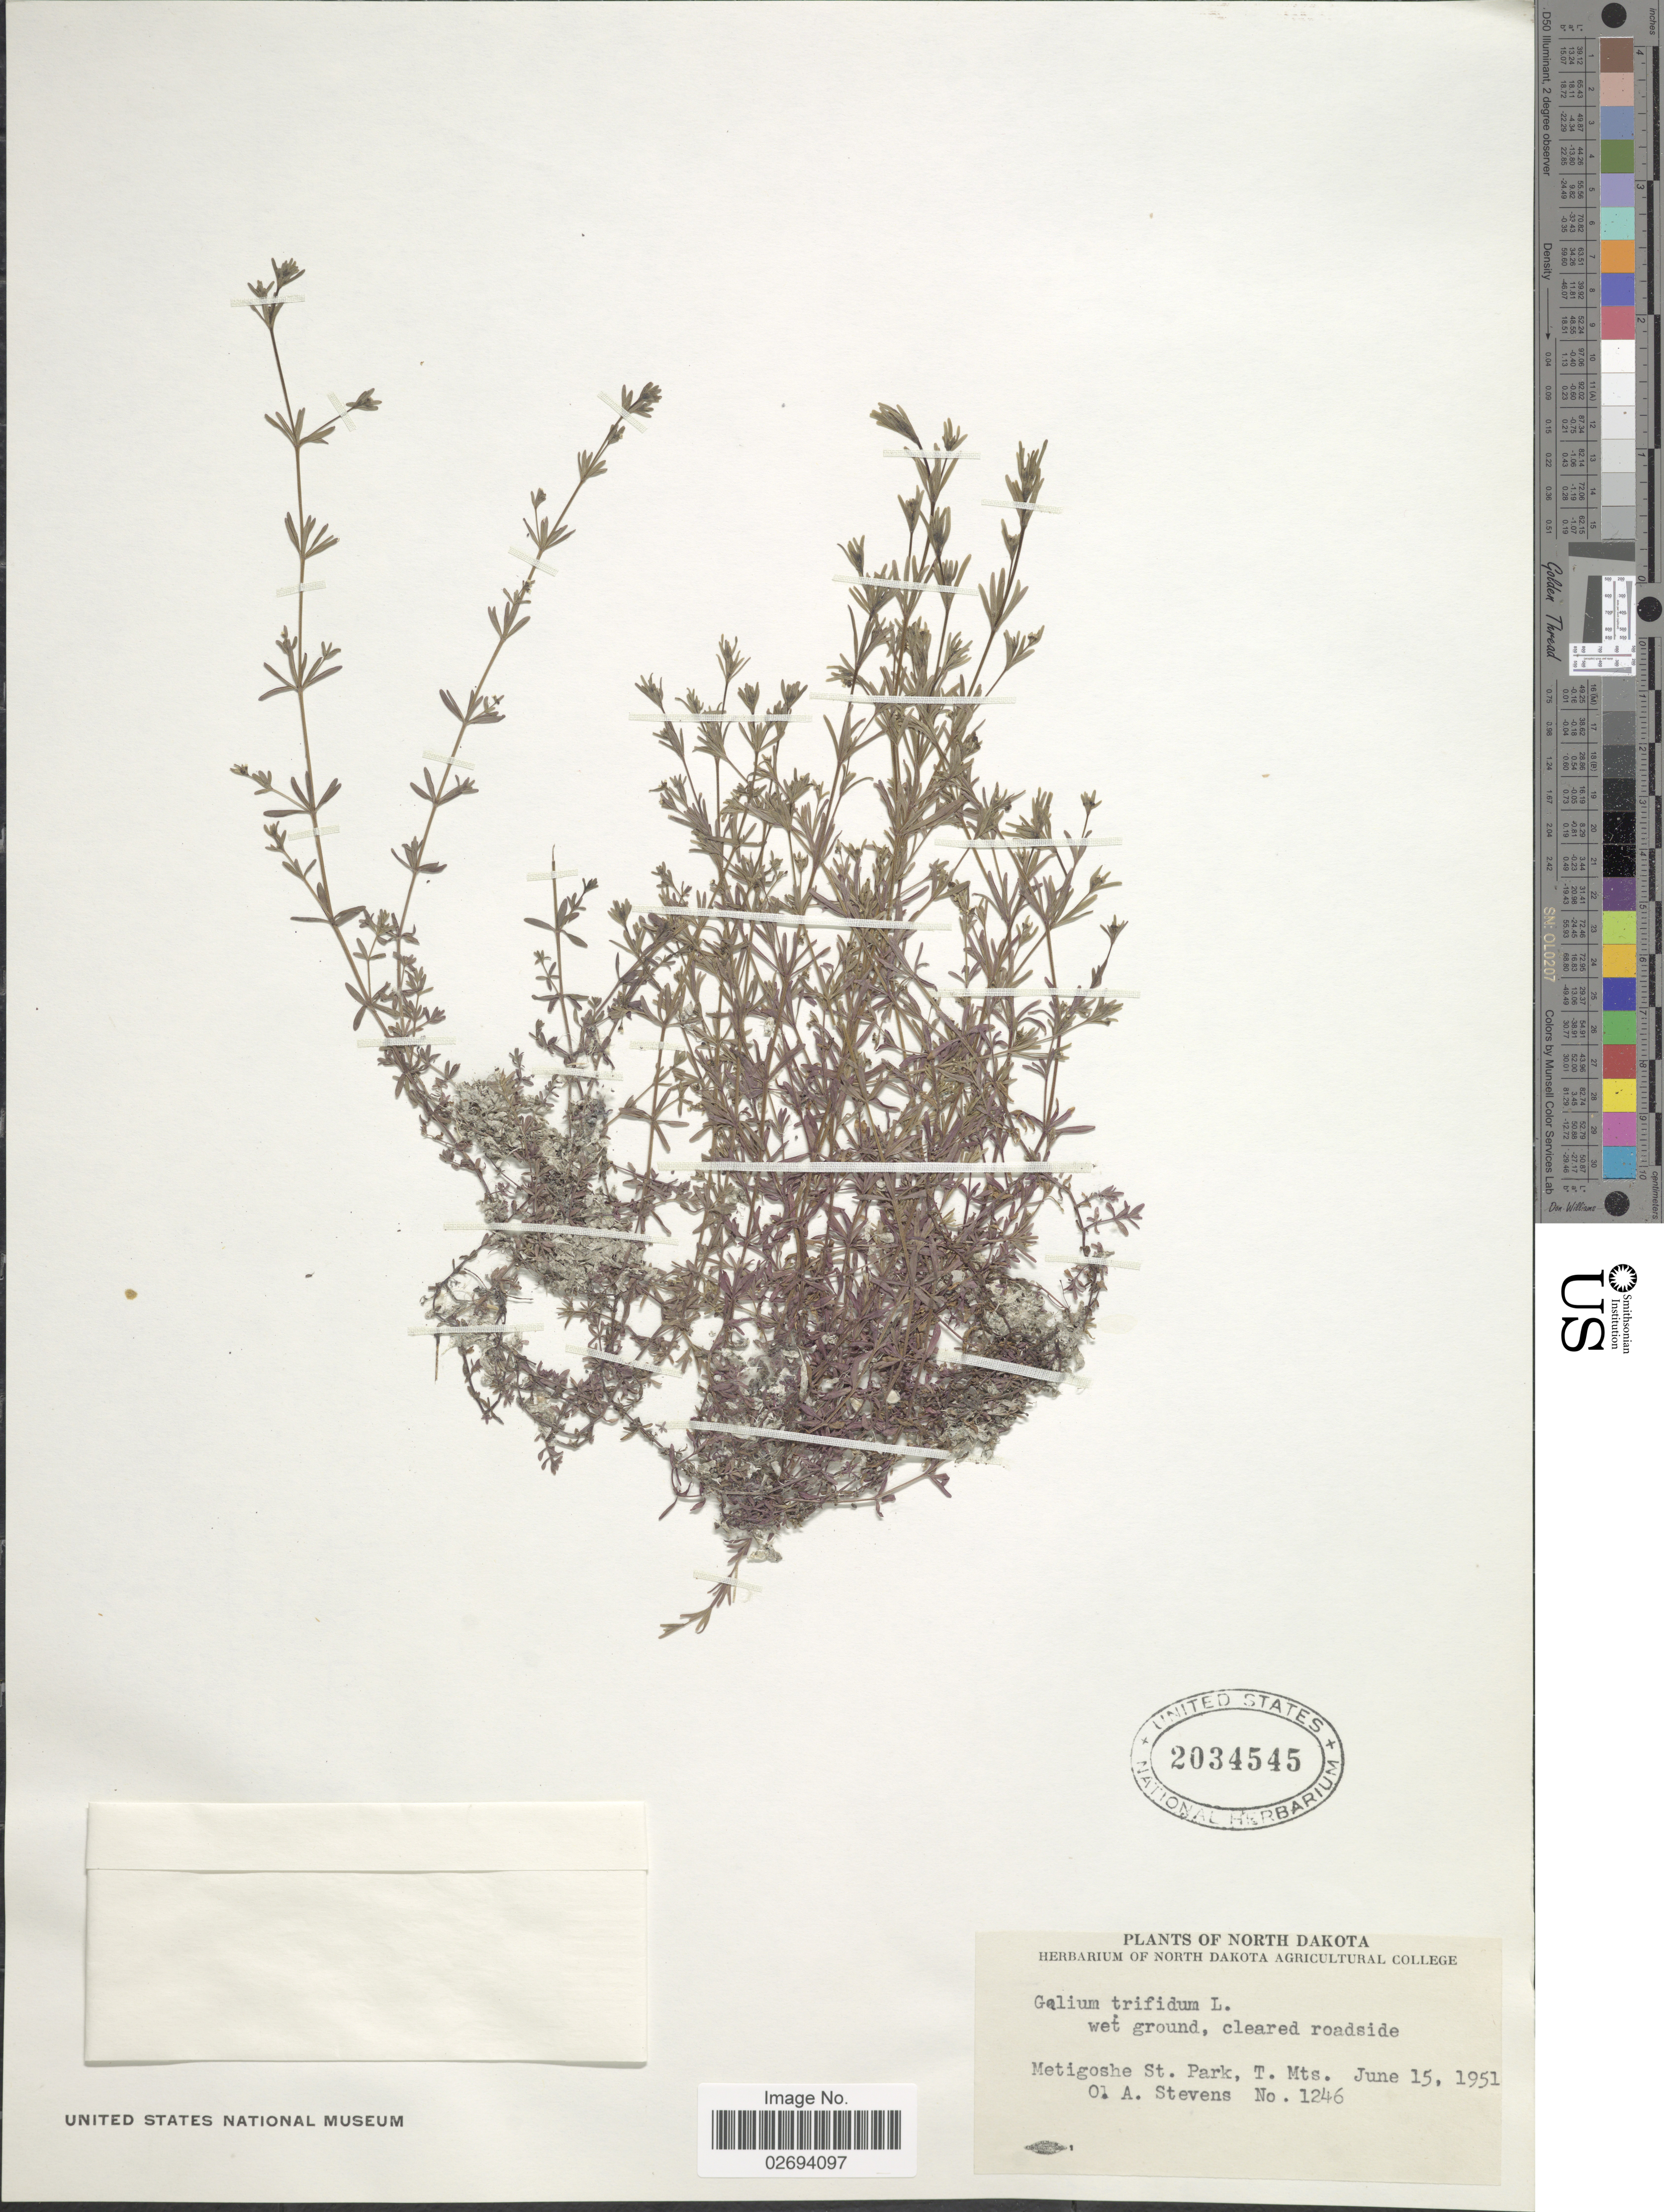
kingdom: Plantae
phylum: Tracheophyta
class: Magnoliopsida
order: Gentianales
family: Rubiaceae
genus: Galium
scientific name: Galium trifidum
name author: L.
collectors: O. A. Stevens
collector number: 1246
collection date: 1951-06-15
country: United States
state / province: North Dakota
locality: Metigoshe St. Park, T. Mts.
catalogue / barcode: US 2034545